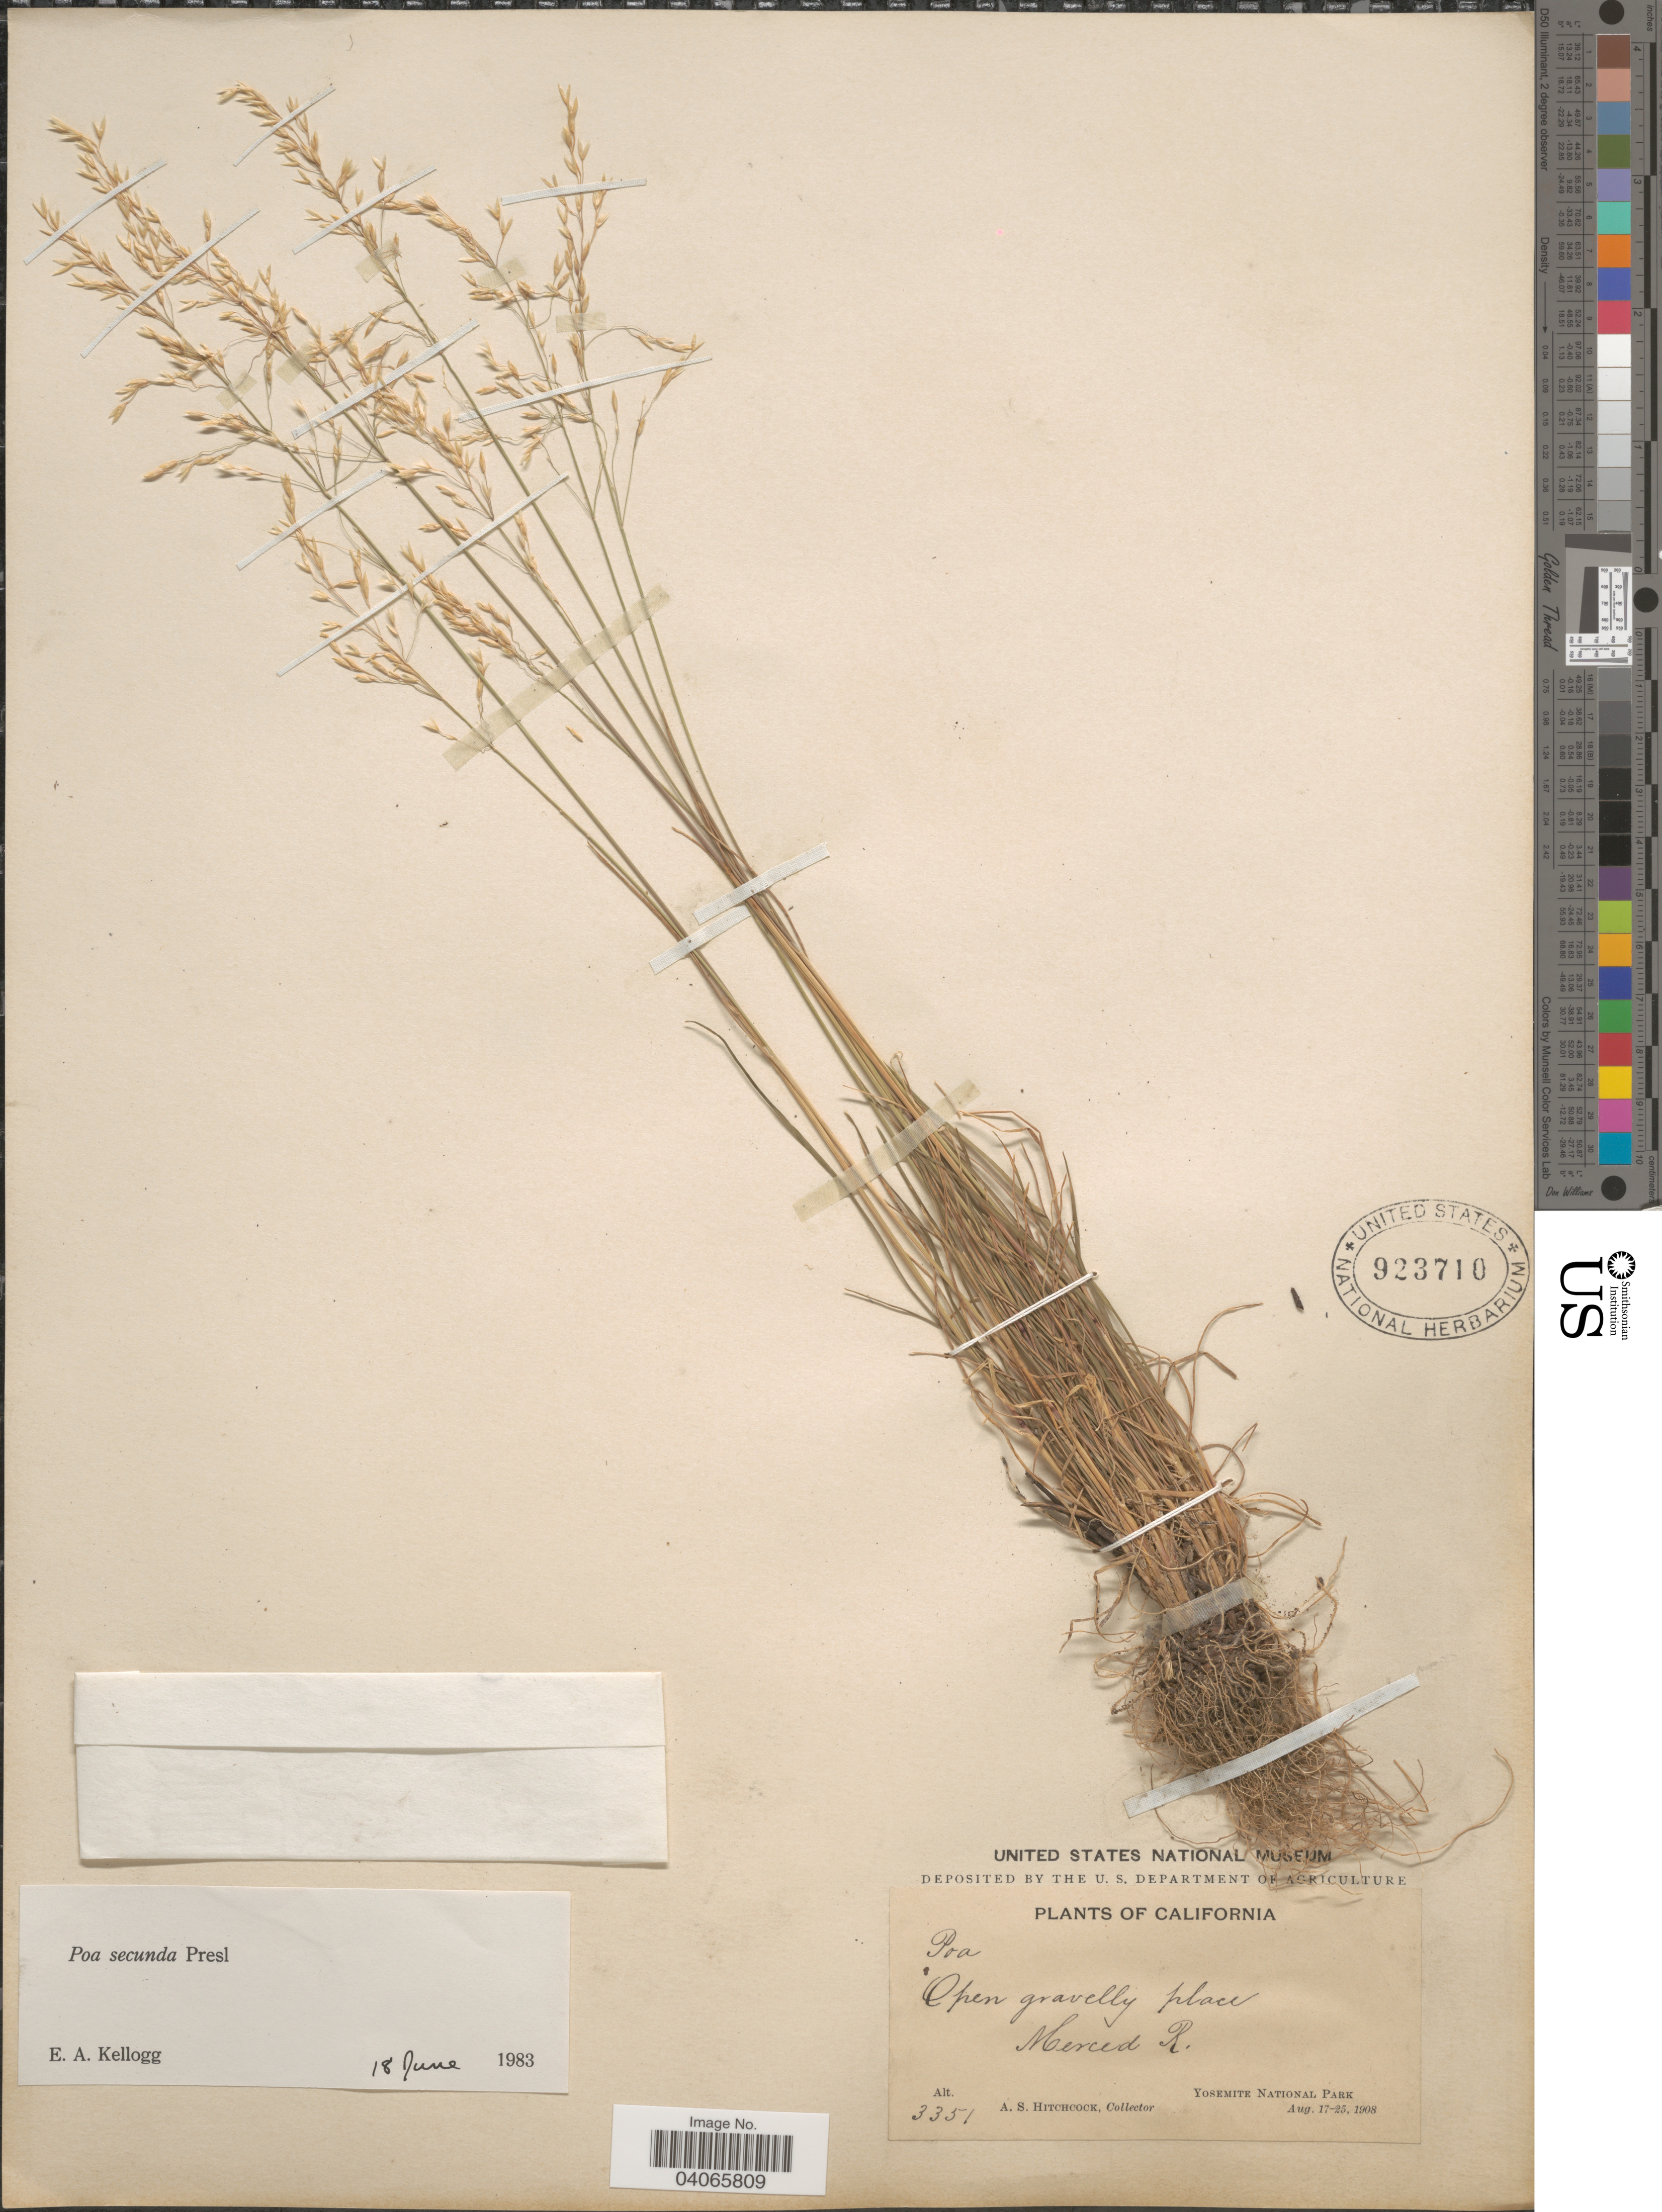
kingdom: Plantae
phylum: Tracheophyta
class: Liliopsida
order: Poales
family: Poaceae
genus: Poa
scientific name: Poa secunda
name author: J. Presl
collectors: A. S. Hitchcock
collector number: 3351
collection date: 1908-08-17/1908-08-25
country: United States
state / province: California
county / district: Mariposa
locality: Open gravelly place. Merced R. Yosemite National Park.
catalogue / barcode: US 923710